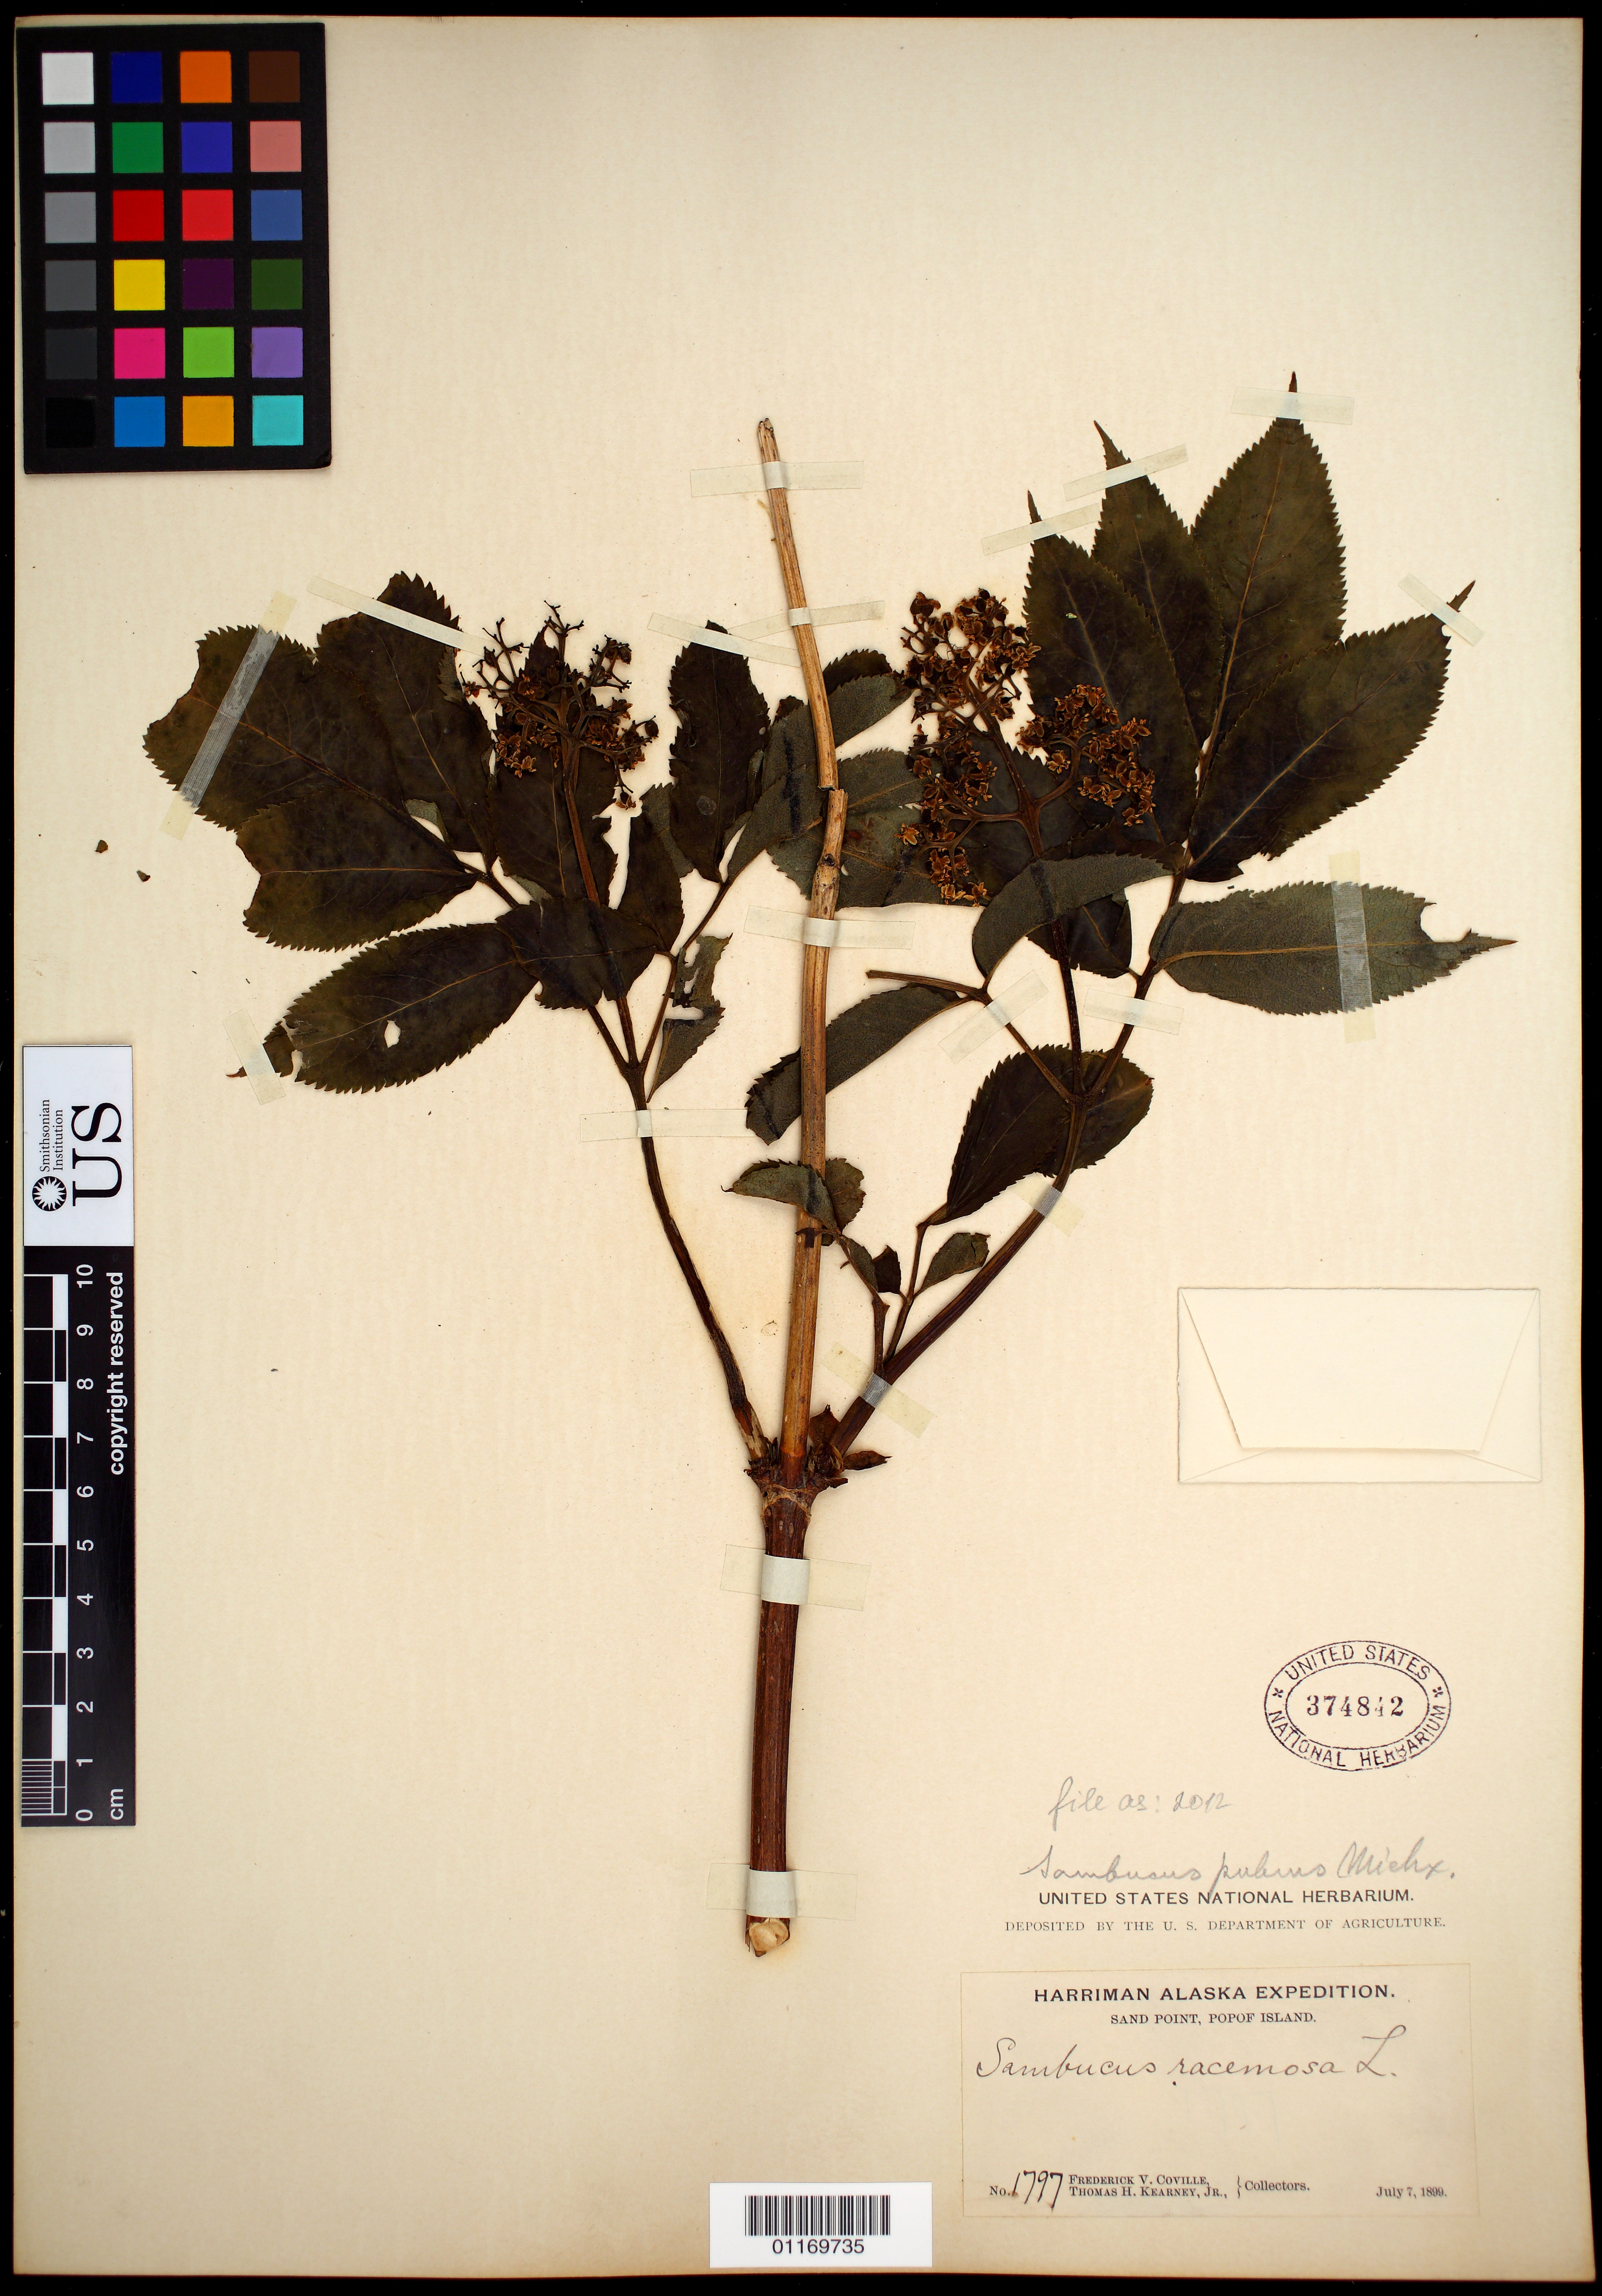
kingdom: Plantae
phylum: Tracheophyta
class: Magnoliopsida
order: Dipsacales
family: Viburnaceae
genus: Sambucus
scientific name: Sambucus pubens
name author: Michx.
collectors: F. V. Coville & T. H. Kearney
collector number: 1797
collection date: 1899-07-07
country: United States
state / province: Alaska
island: Popof Island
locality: Sand Point, Popof Island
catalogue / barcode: US 374842